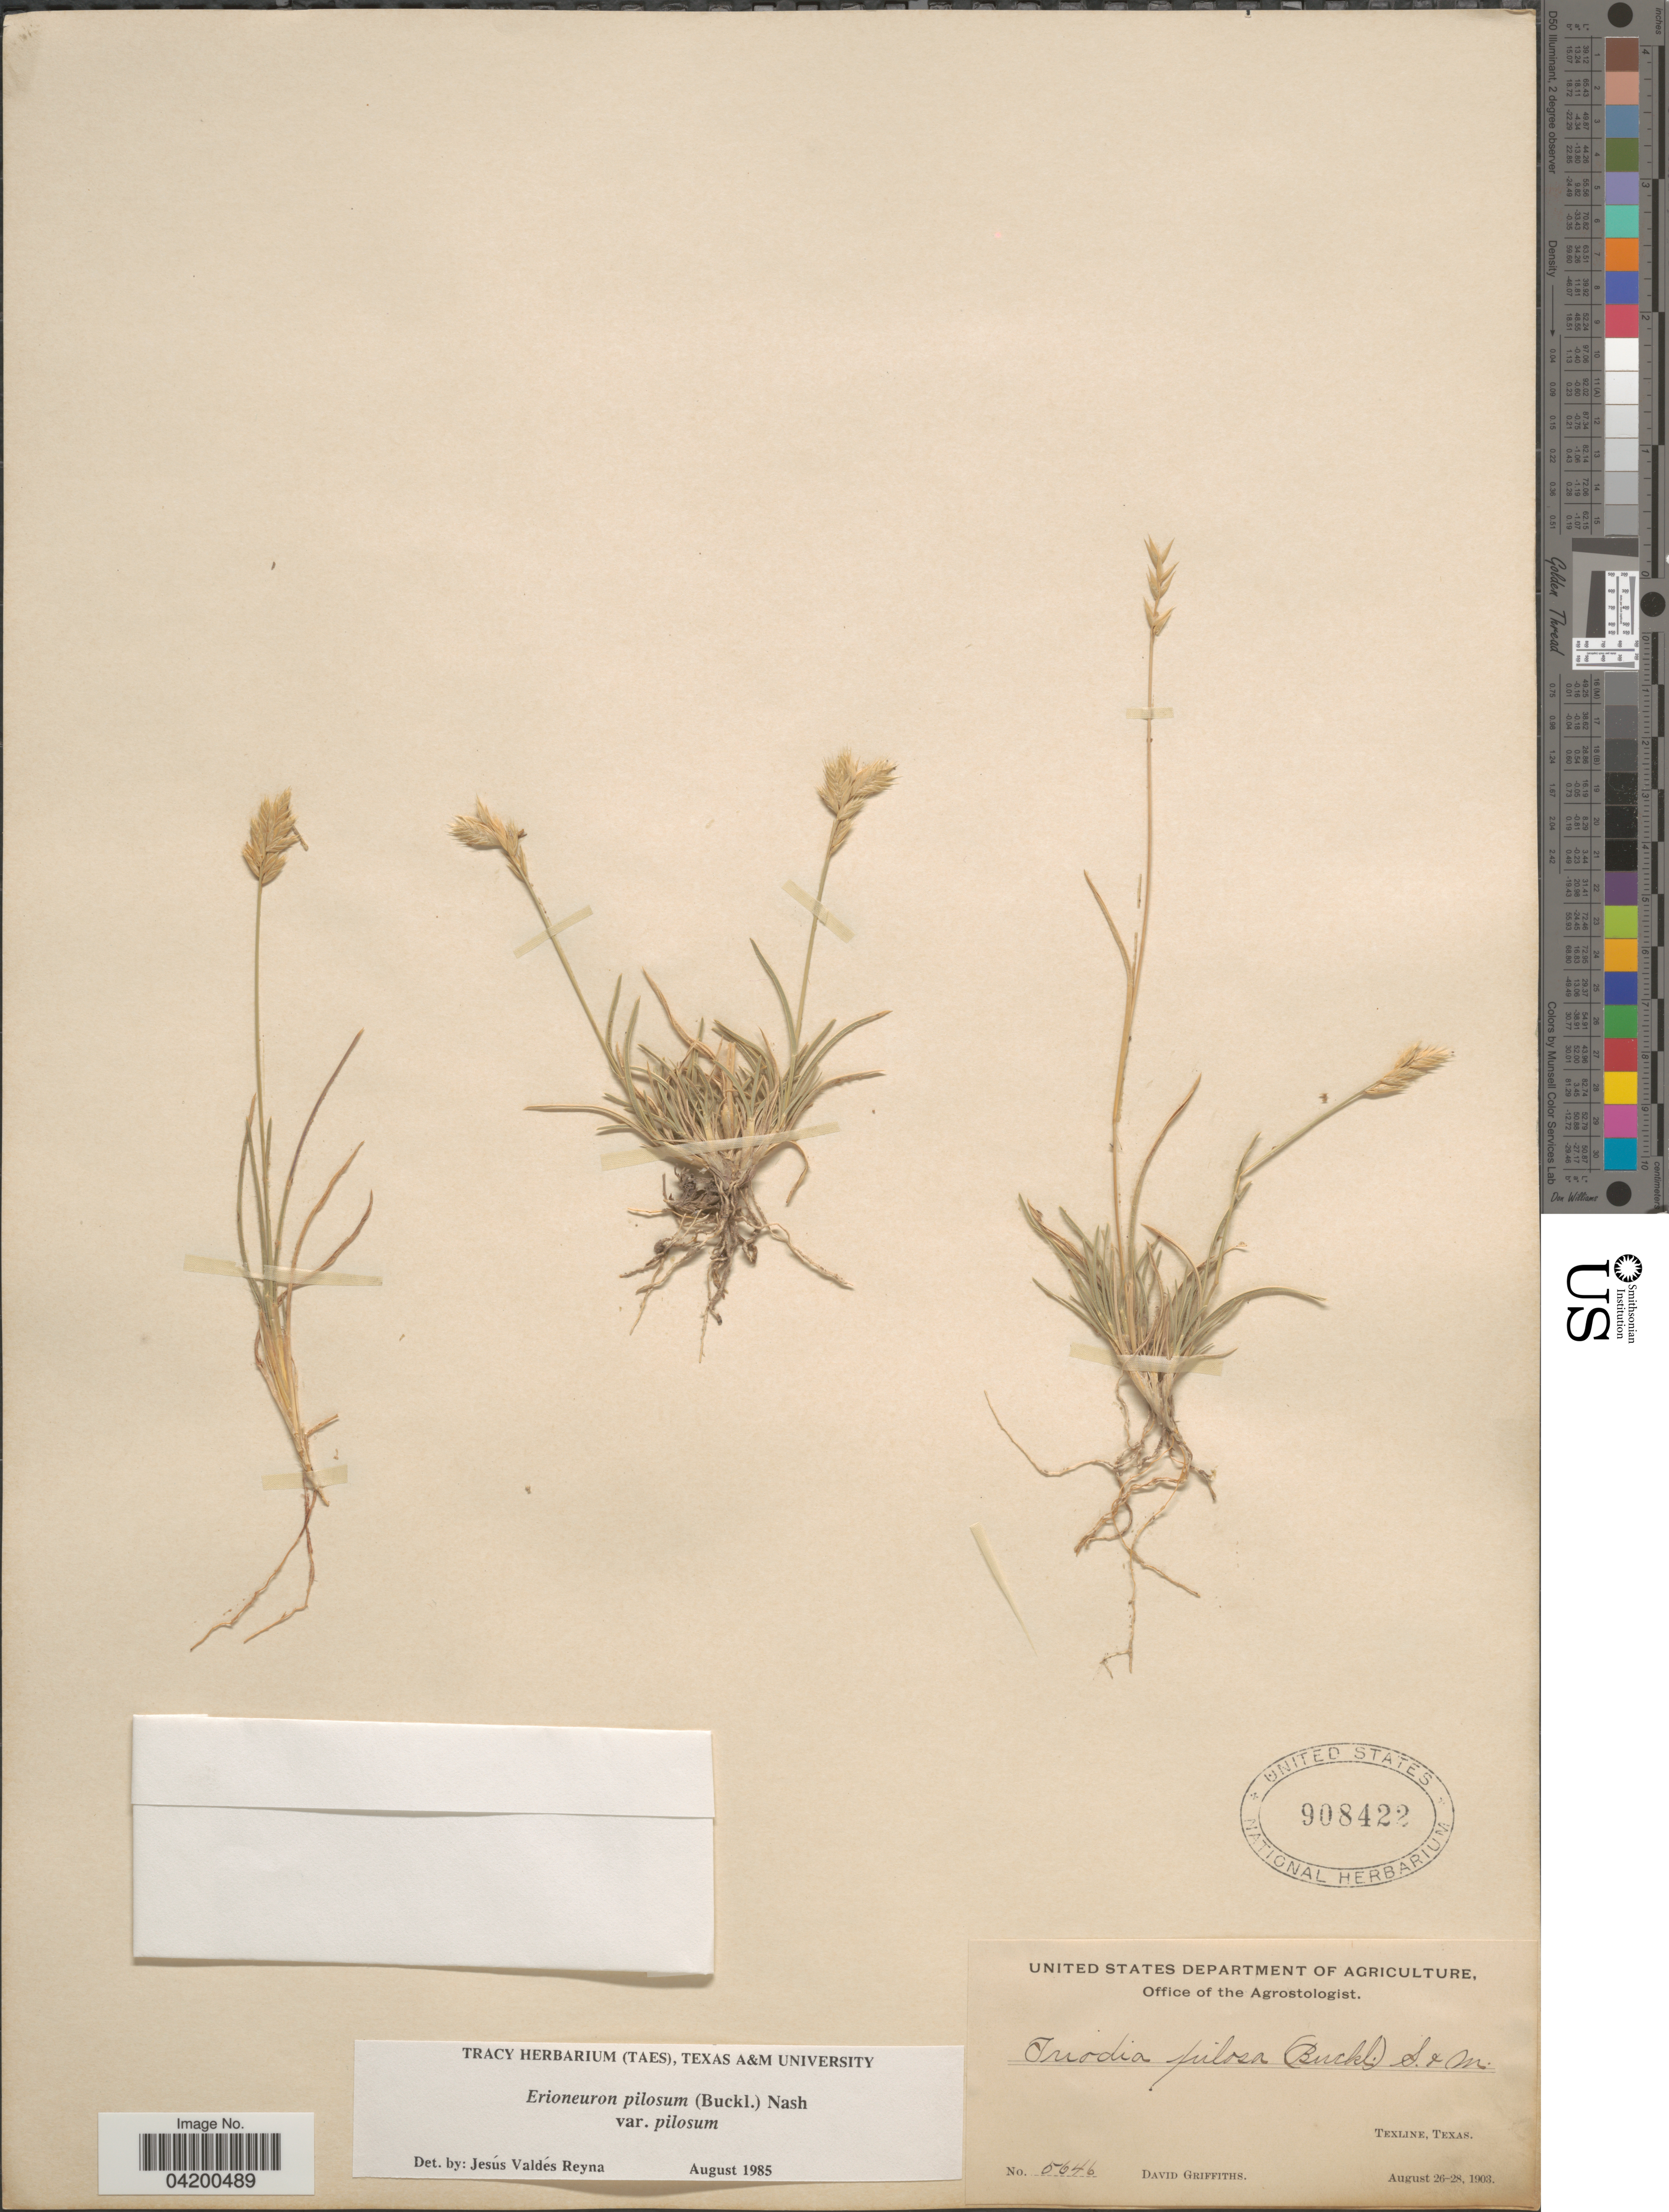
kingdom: Plantae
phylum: Tracheophyta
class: Liliopsida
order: Poales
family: Poaceae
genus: Erioneuron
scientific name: Erioneuron pilosum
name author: (Buckley) Nash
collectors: D. Griffiths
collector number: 5646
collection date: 1903-08-26/1903-08-28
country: United States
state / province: Texas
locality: Texline.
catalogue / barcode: US 908422